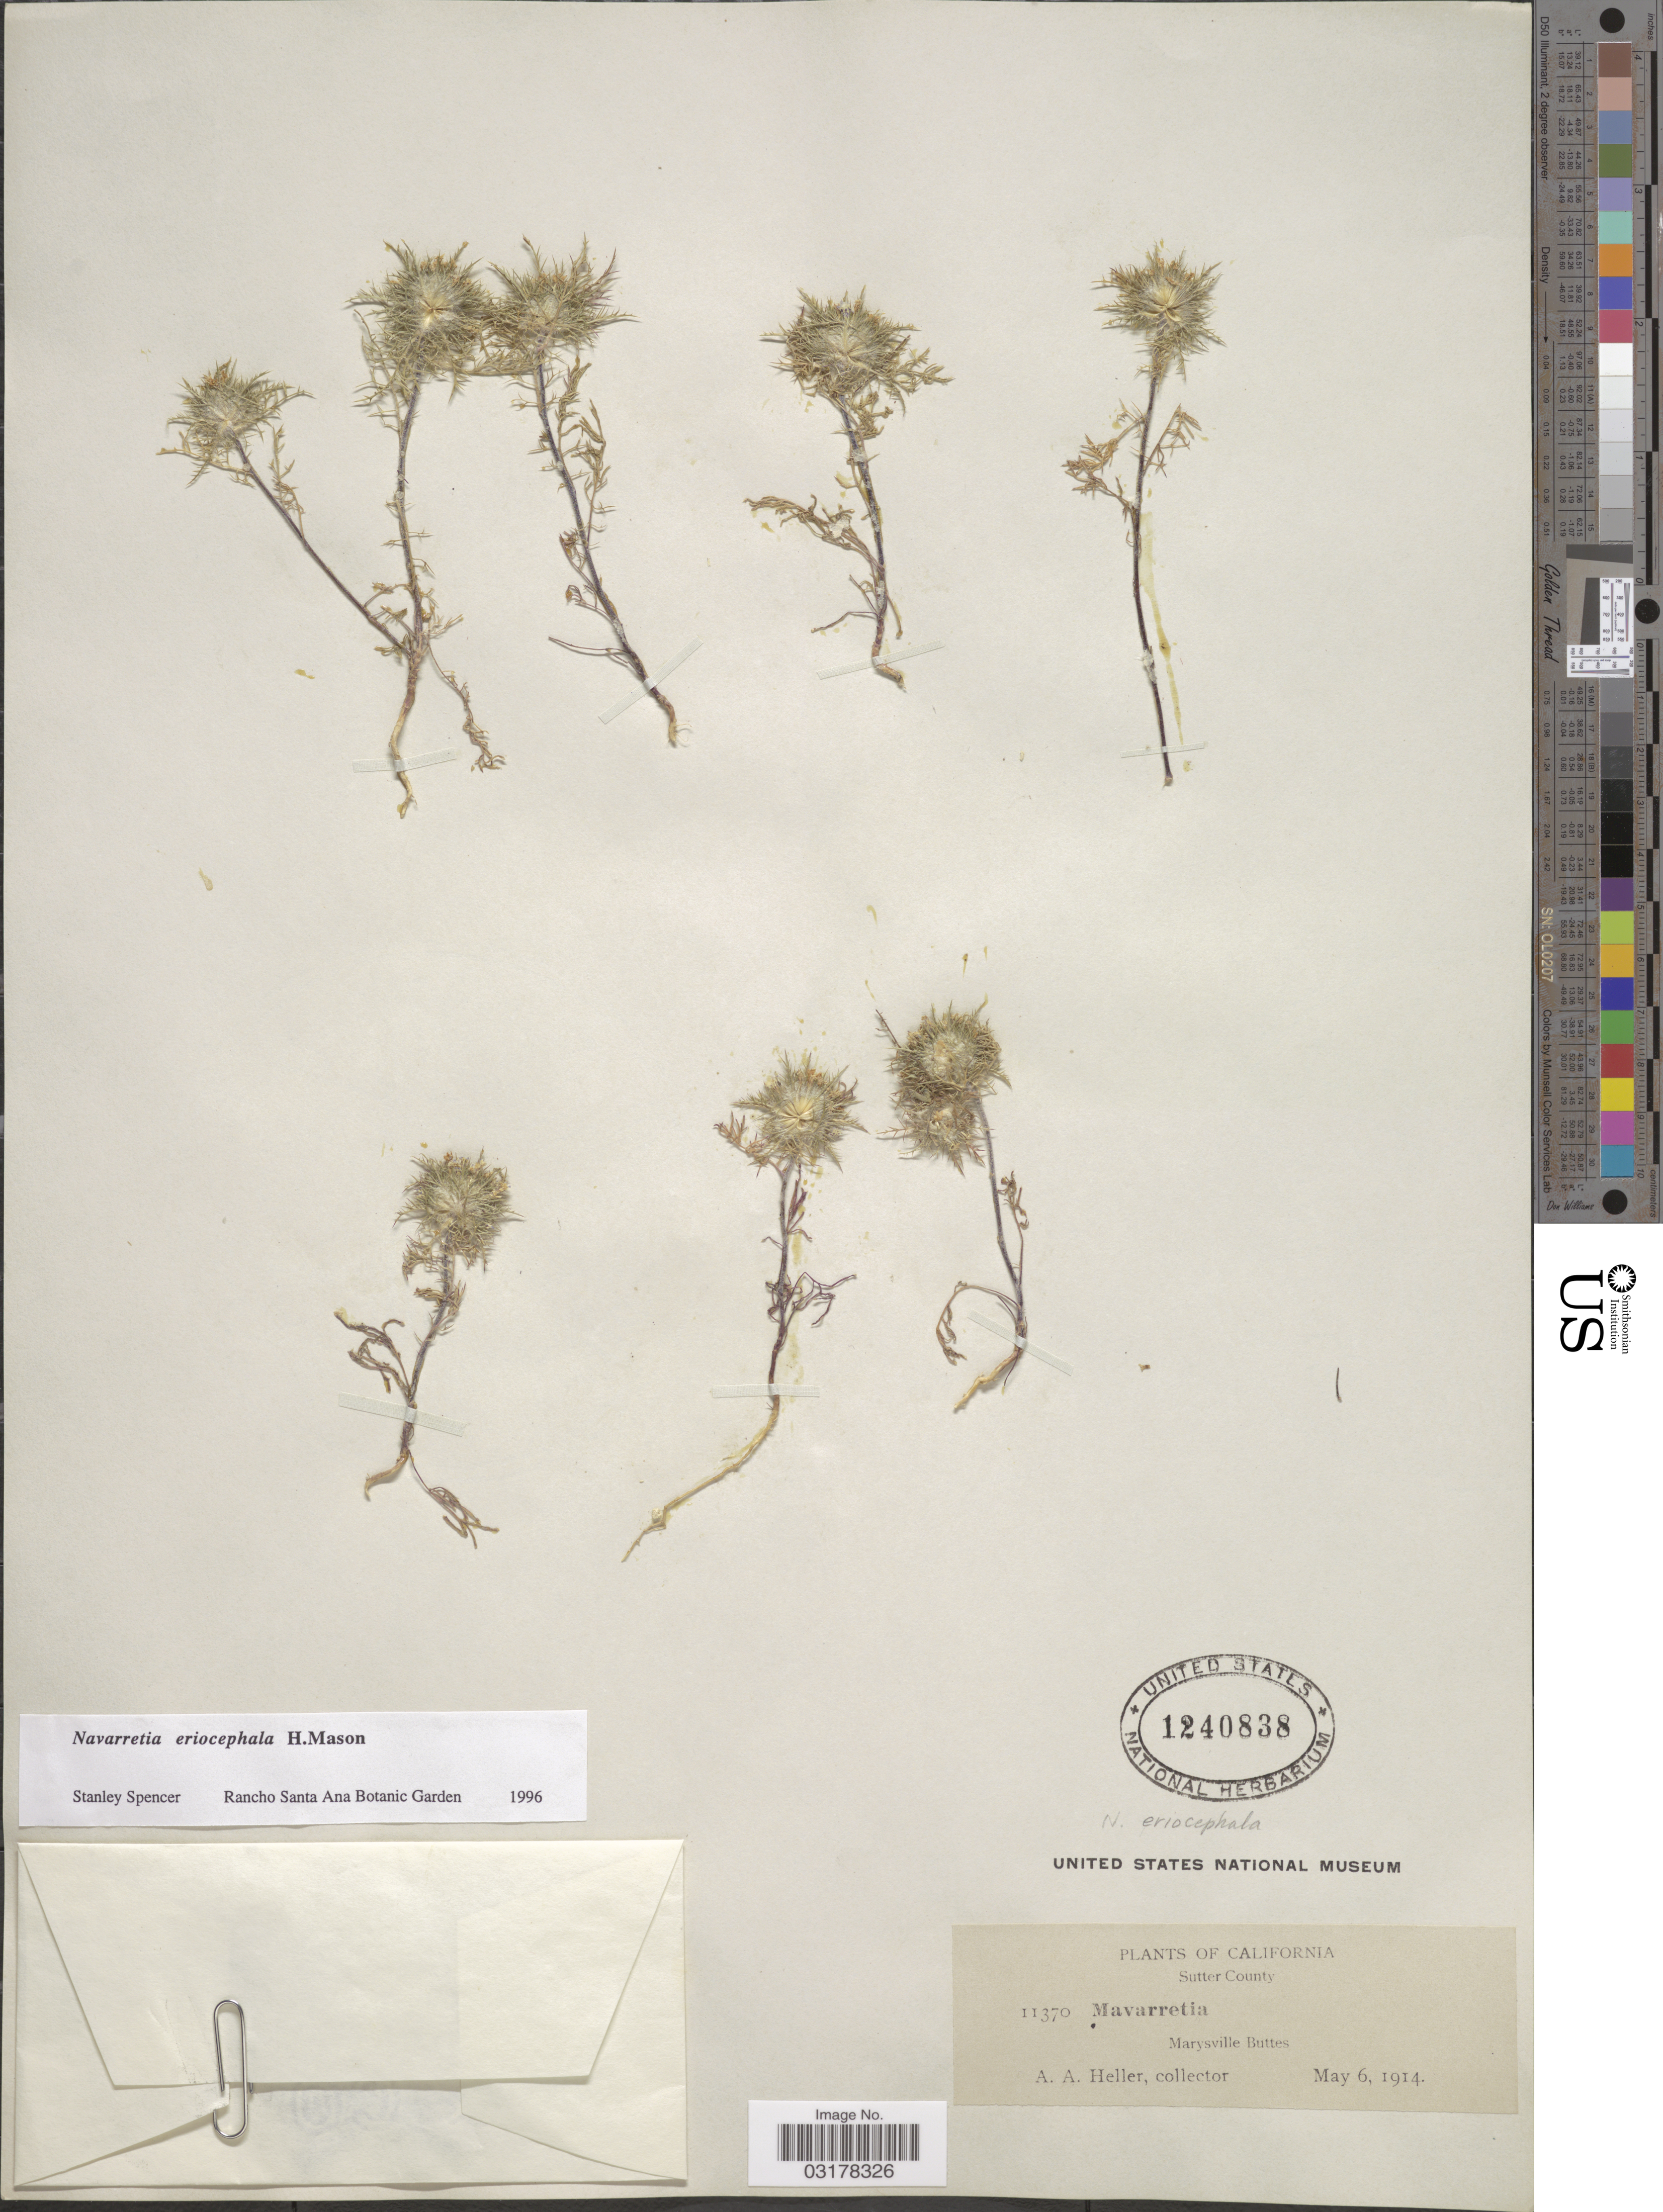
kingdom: Plantae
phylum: Tracheophyta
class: Magnoliopsida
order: Ericales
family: Polemoniaceae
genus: Navarretia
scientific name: Navarretia eriocephala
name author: H. Mason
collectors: A. A. Heller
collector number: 11370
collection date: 1914-05-06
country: United States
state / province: California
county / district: Sutter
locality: Sutter County. Marysville Buttes.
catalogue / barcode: US 1240838